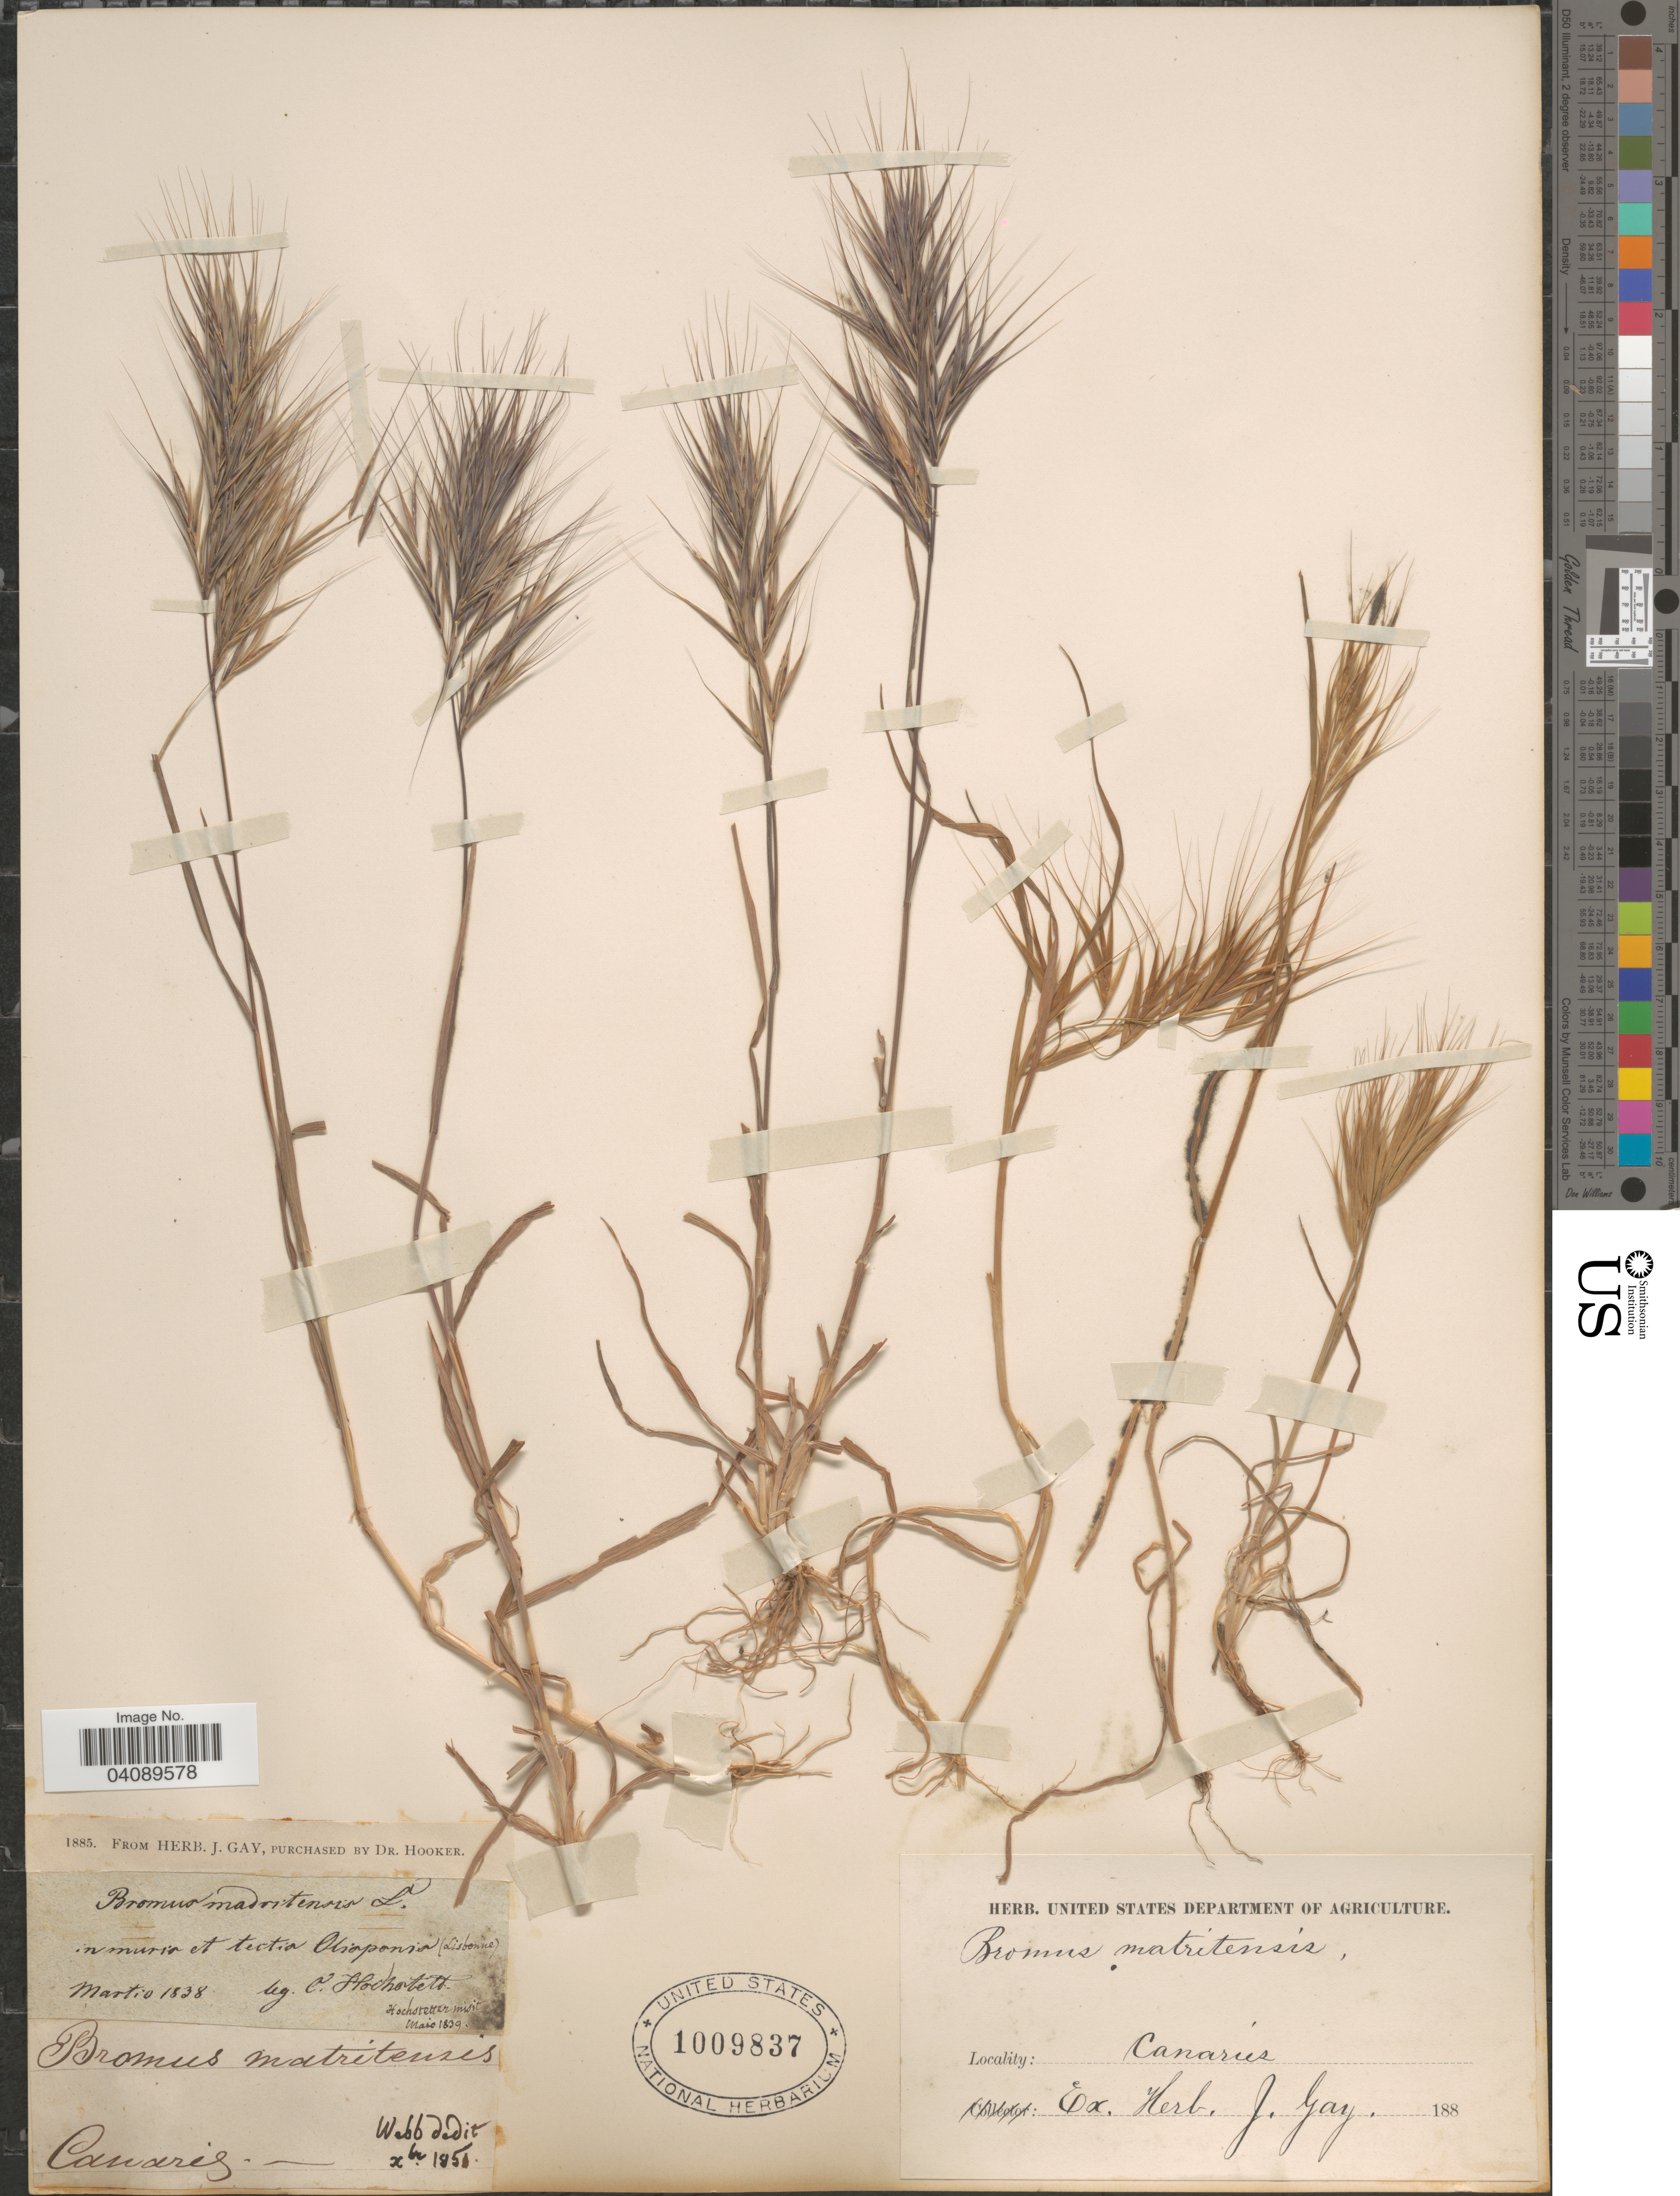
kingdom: Plantae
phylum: Tracheophyta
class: Liliopsida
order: Poales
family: Poaceae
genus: Bromus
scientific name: Bromus madritensis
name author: L.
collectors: C. Hochstetter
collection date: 1838-03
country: Spain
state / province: Canarias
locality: In murio et tectia Olioponnio (Lisbonne). Canaries.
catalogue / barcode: US 1009837